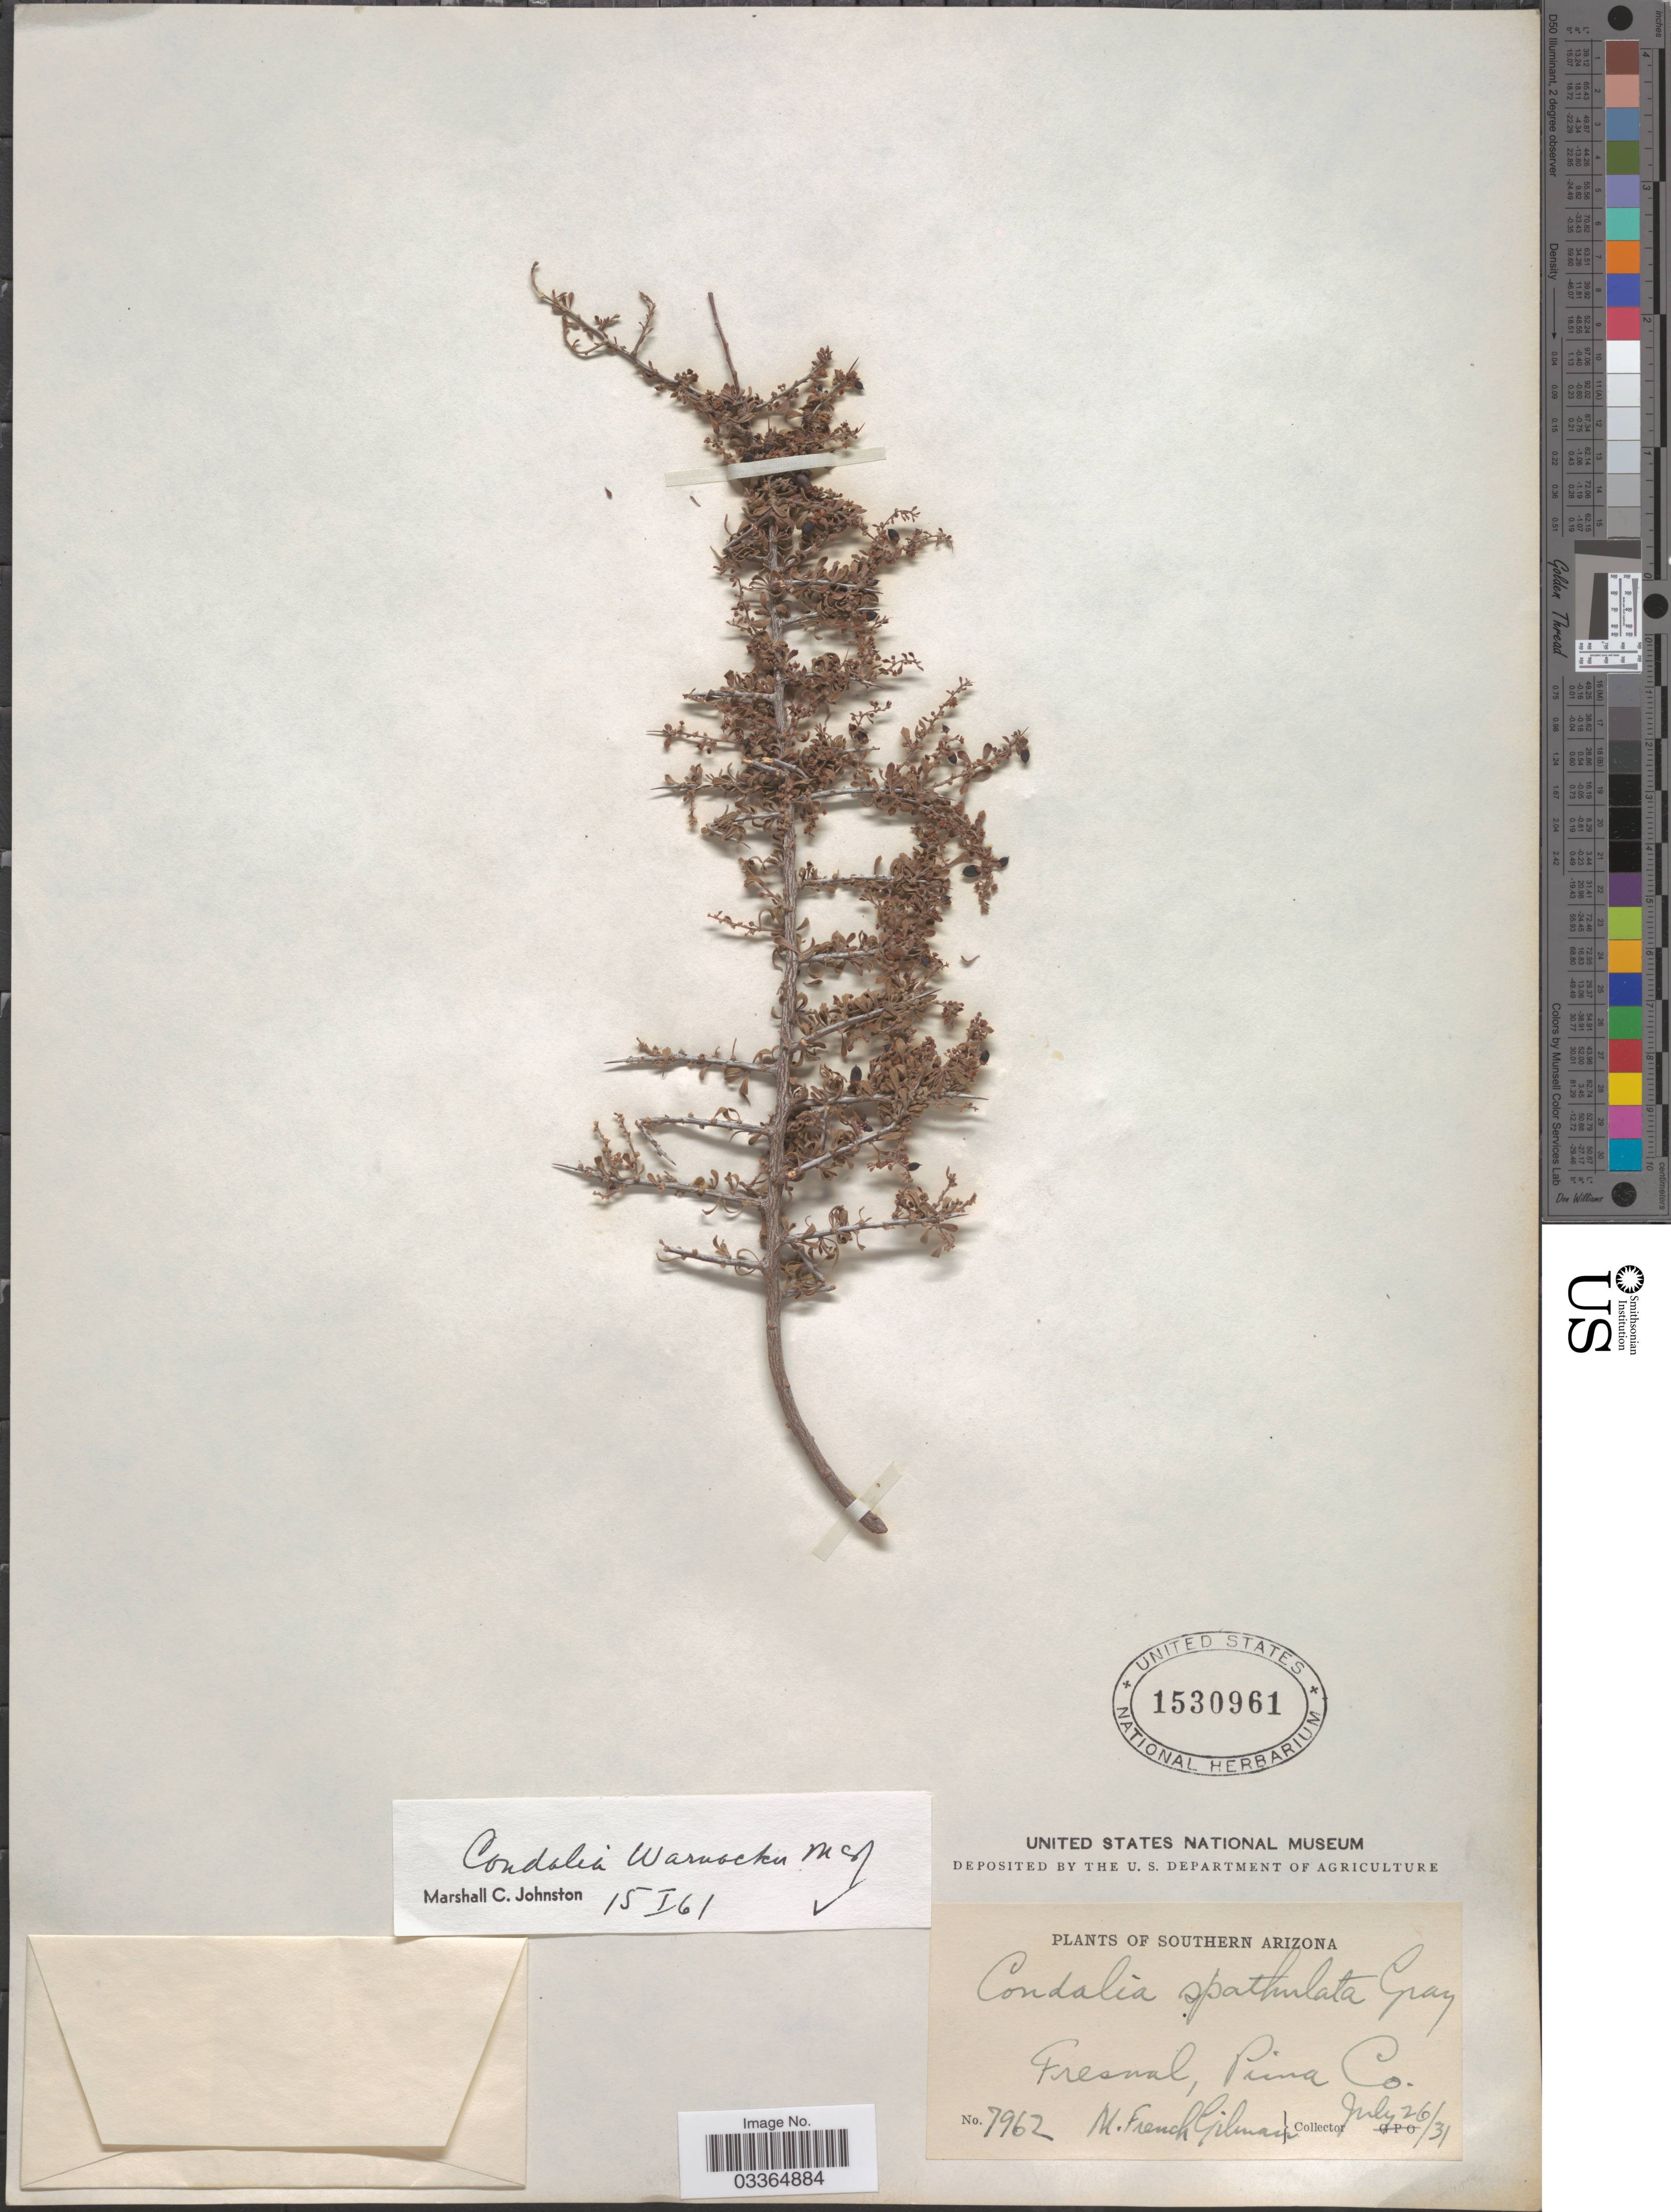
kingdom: Plantae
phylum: Tracheophyta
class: Magnoliopsida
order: Rosales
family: Rhamnaceae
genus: Condalia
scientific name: Condalia warnockii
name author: M.C. Johnst.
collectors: M. F. Gilman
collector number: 7962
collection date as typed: Transcribed d/m/y: 26/7/31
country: United States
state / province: Arizona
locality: Southern Arizona. Fresnal, Pina Co.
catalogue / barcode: US 1530961